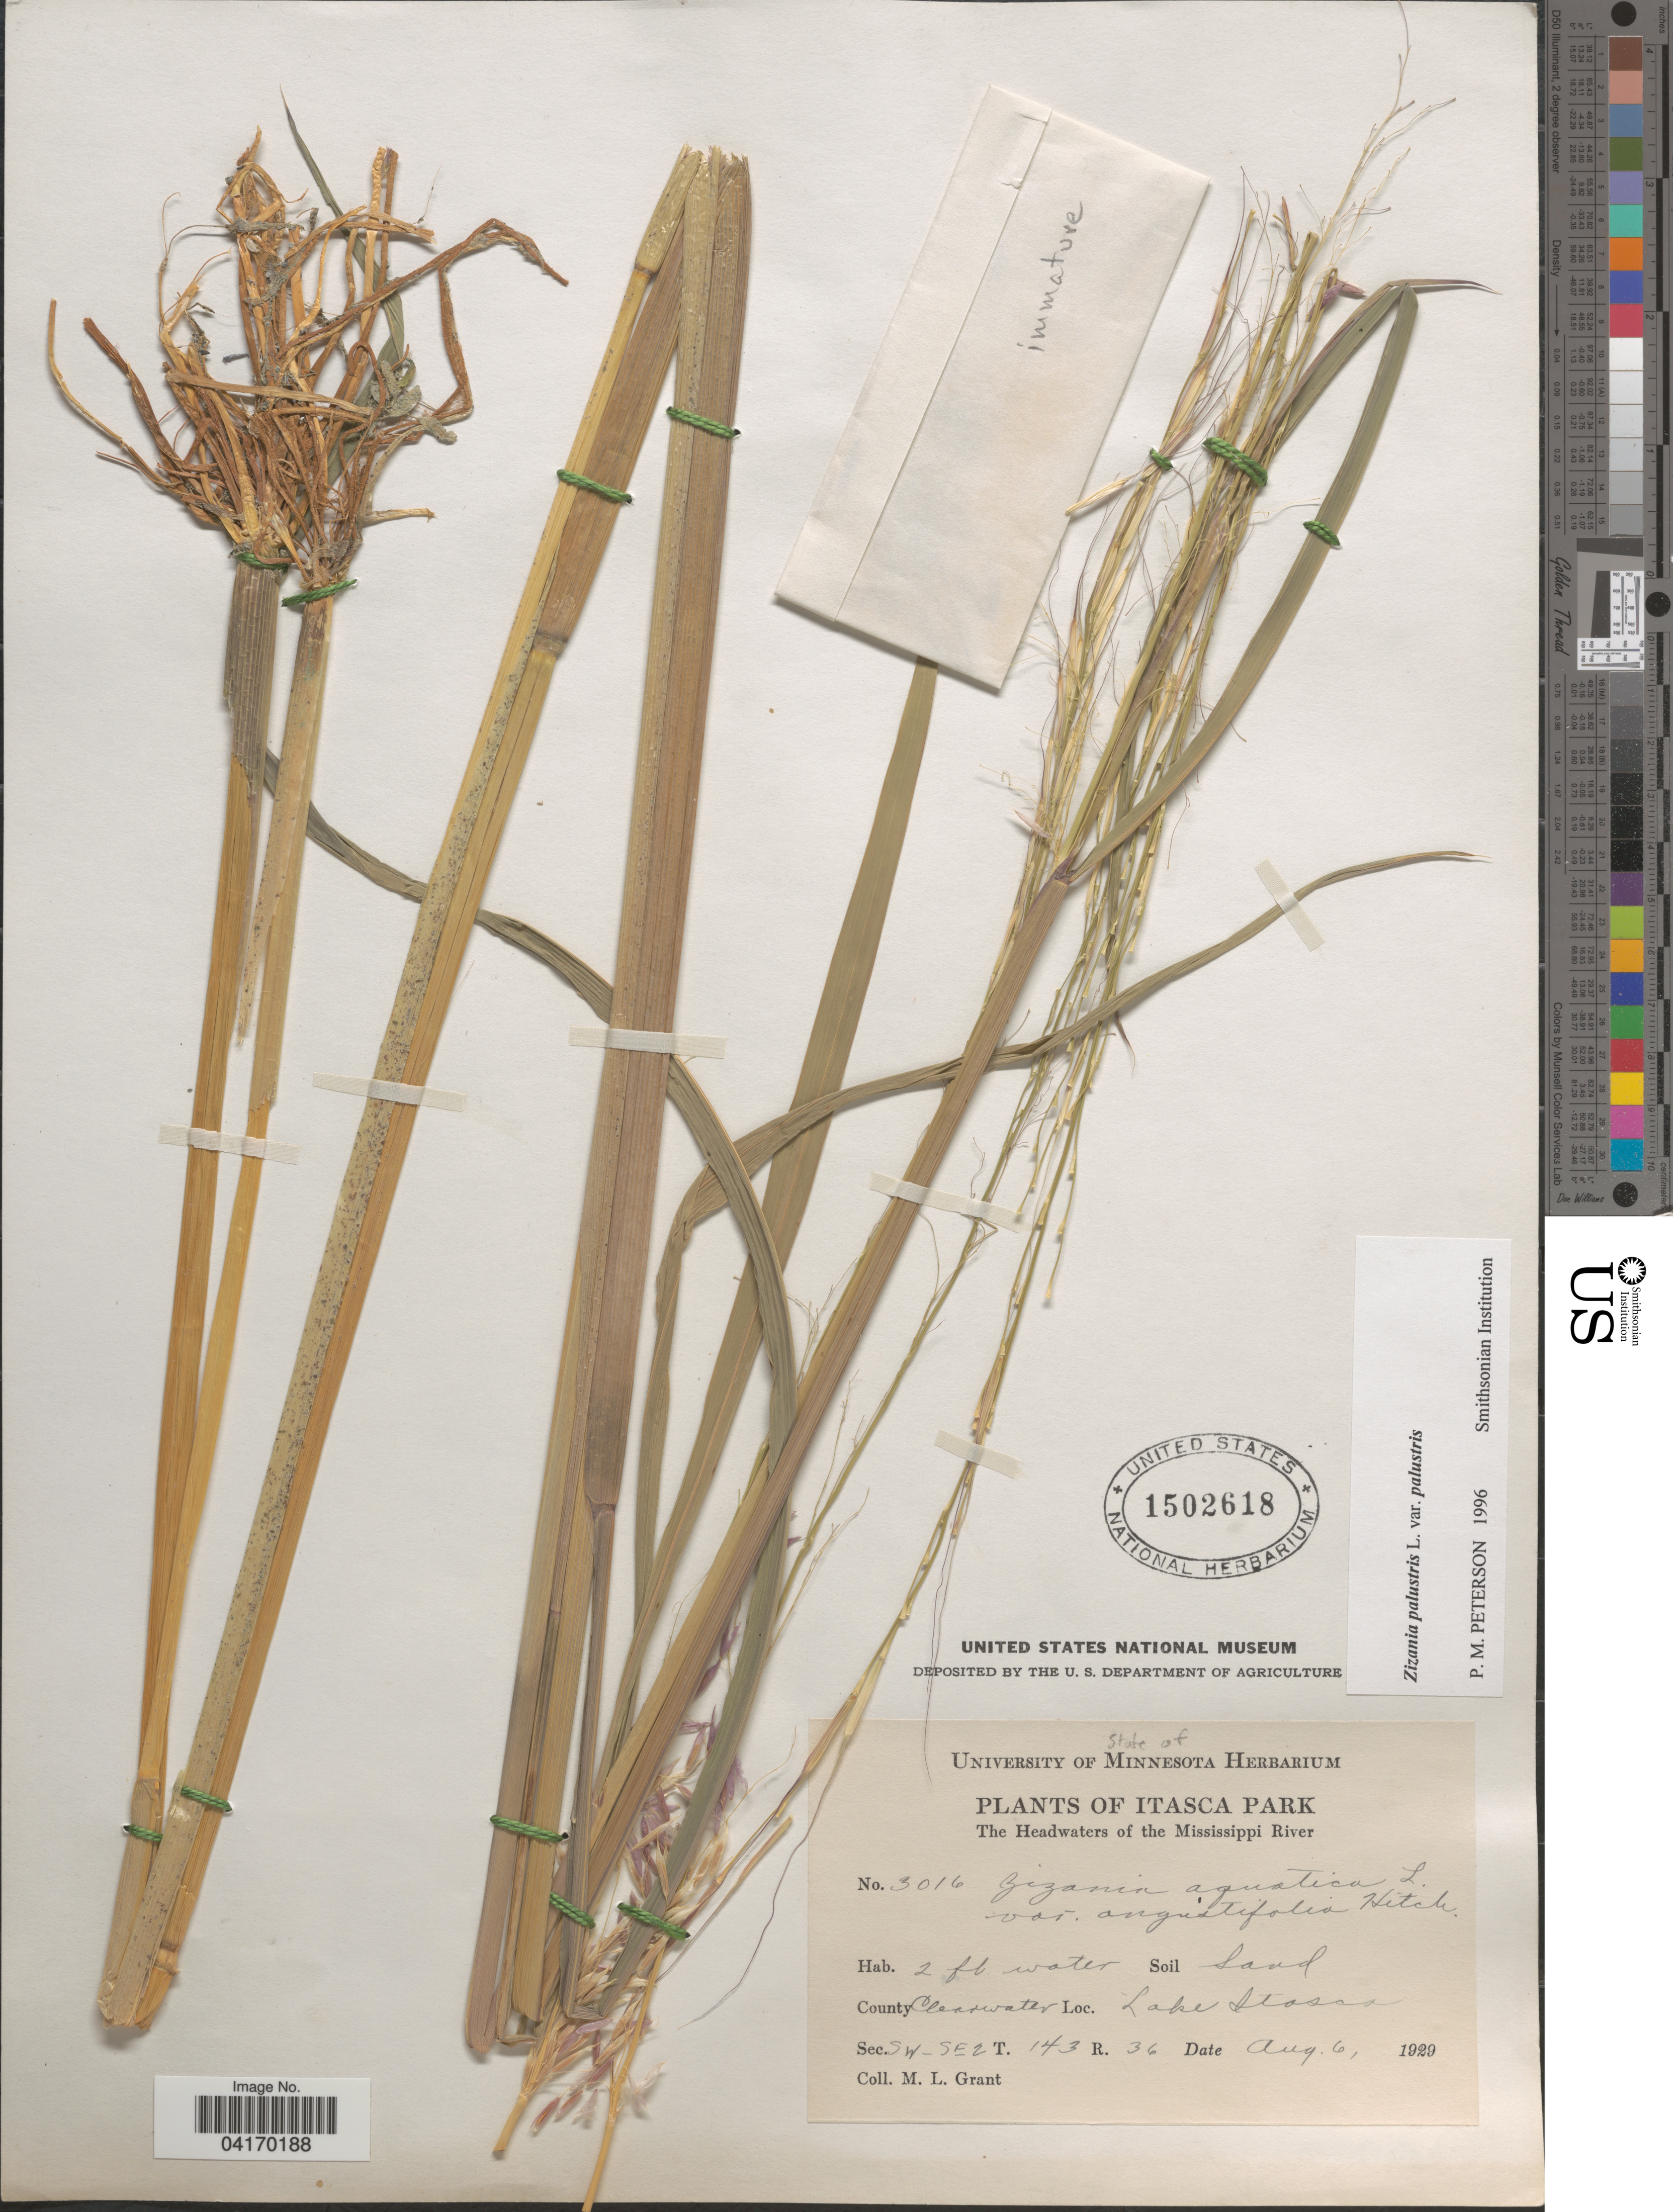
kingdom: Plantae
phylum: Tracheophyta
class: Liliopsida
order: Poales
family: Poaceae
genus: Zizania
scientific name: Zizania palustris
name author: L.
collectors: M. L. Grant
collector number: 3016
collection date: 1929-08-06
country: United States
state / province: Minnesota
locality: Itasca Park. The Headwaters of the Mississippi River. County Clearwater. Lake Itasca. Sec. SW-SE2. T. 143. R. 36.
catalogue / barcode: US 1502618